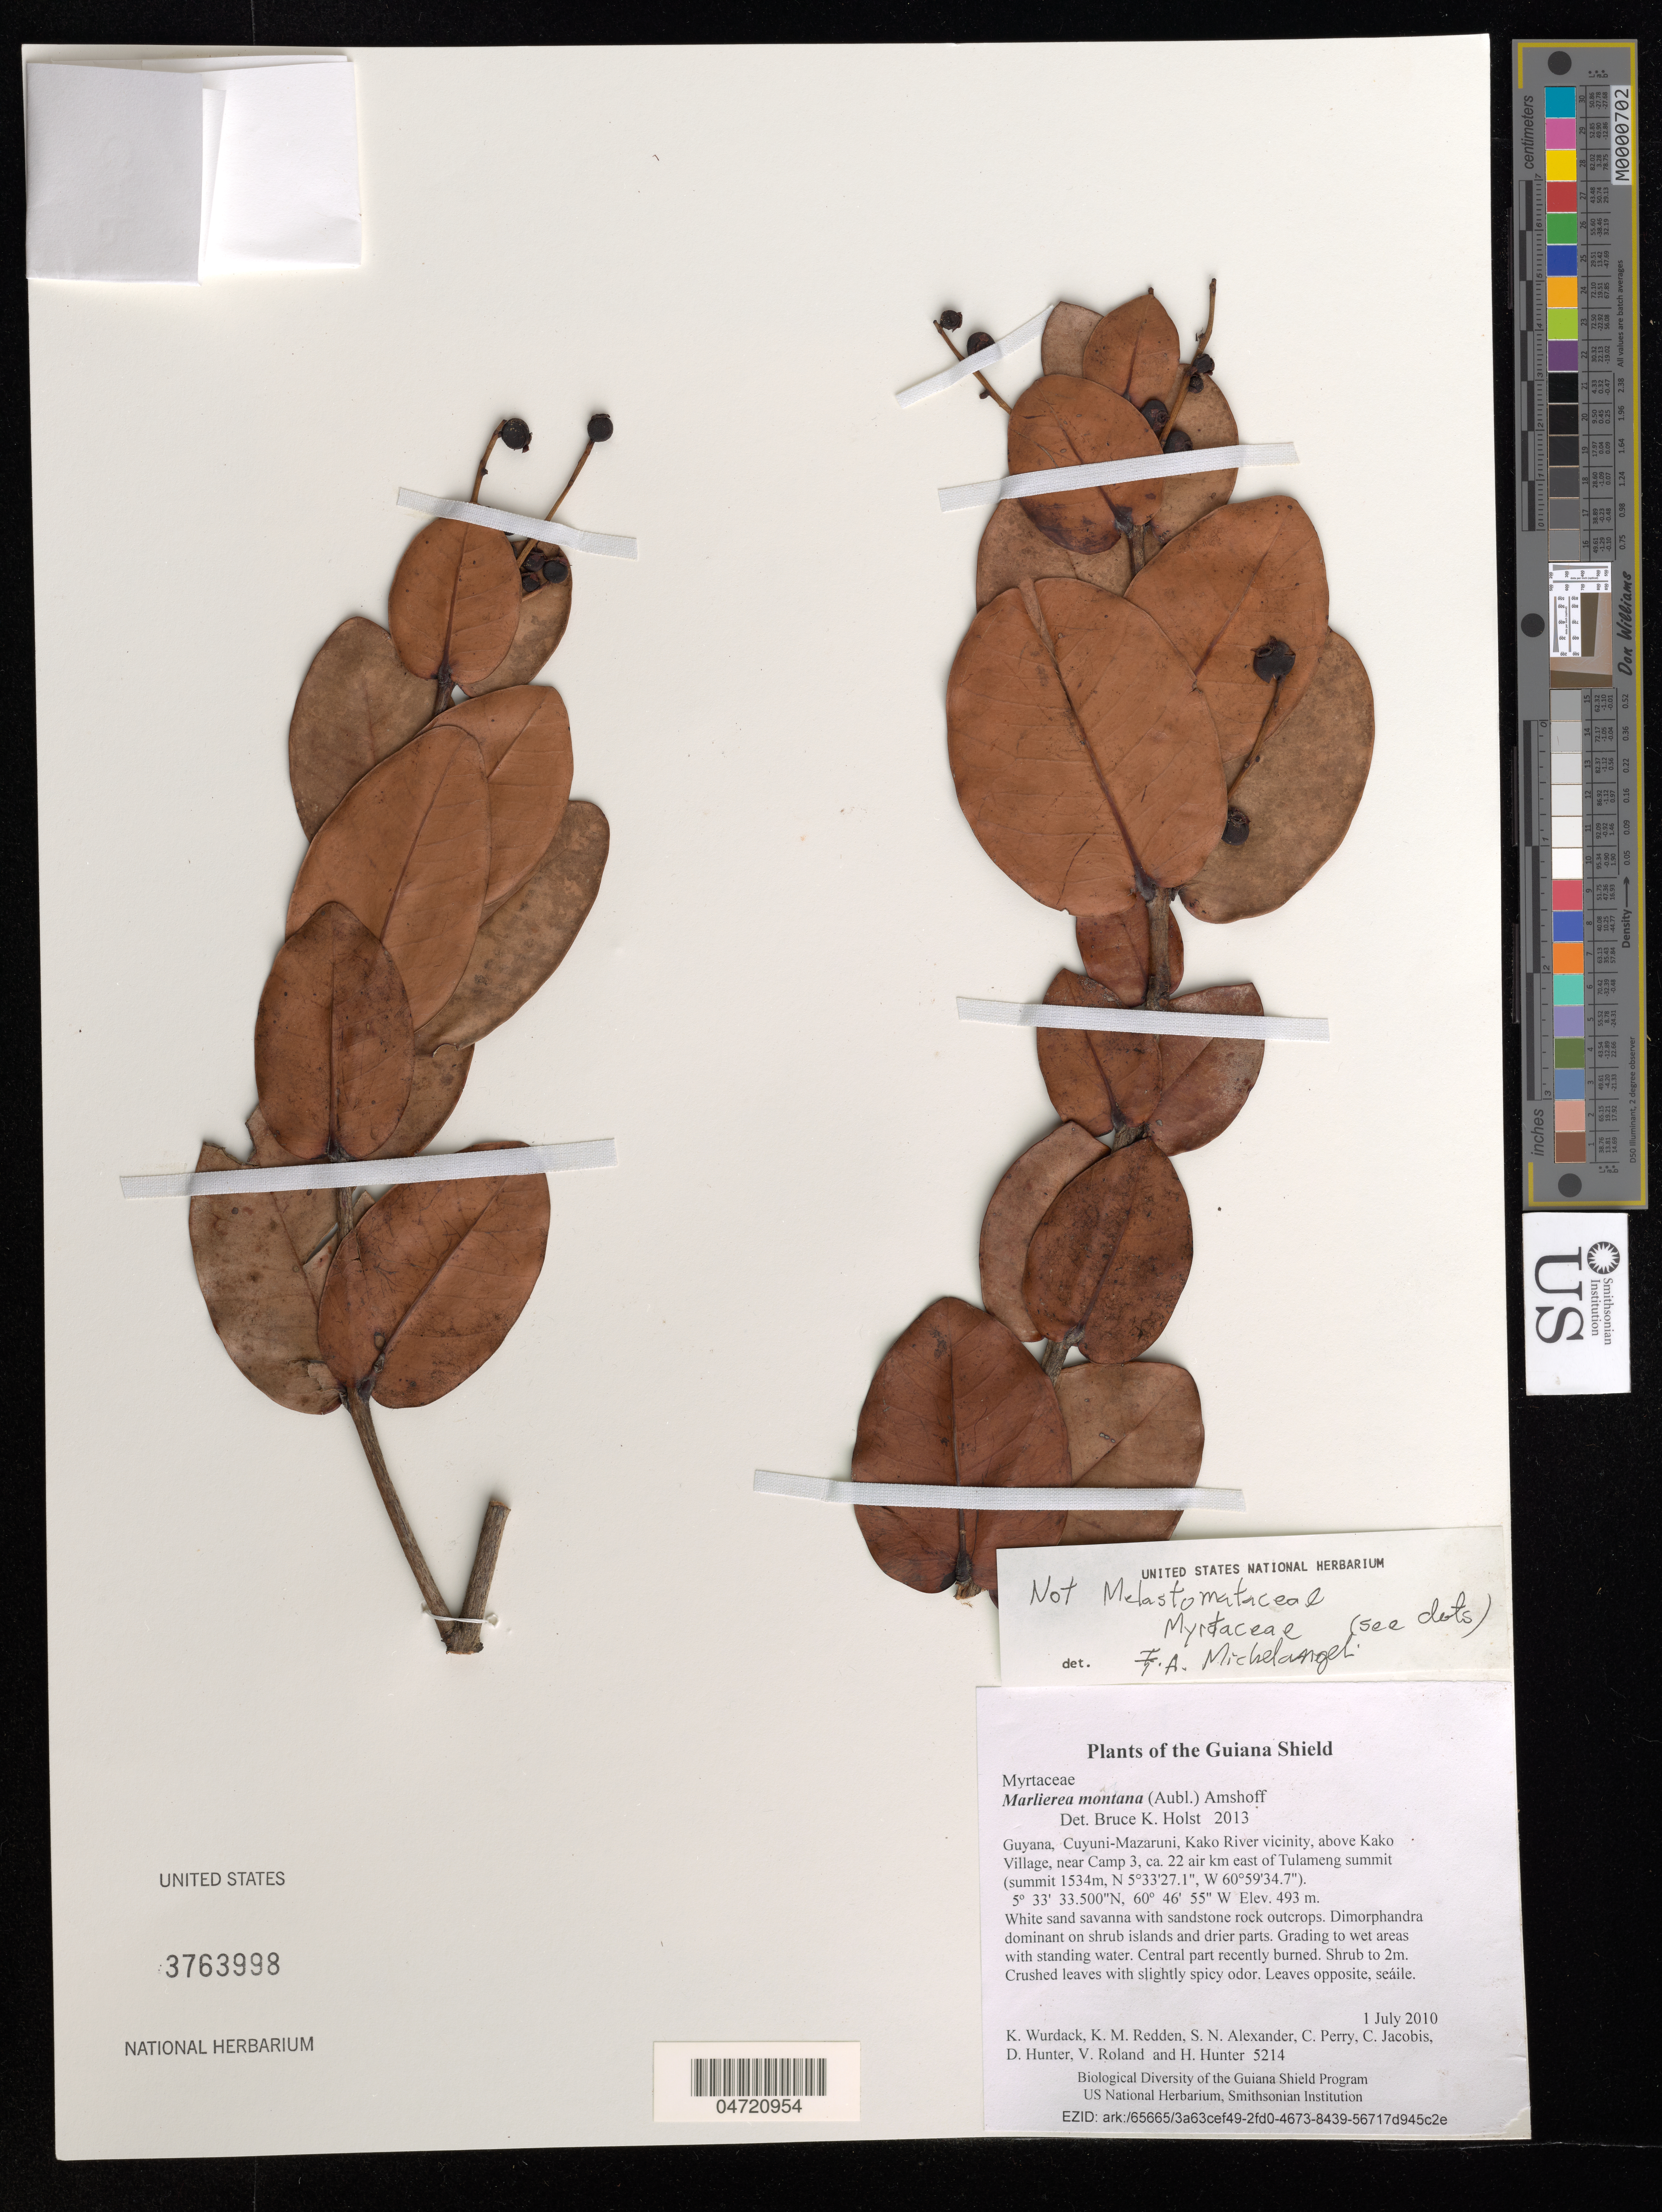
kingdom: Plantae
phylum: Tracheophyta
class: Magnoliopsida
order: Myrtales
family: Myrtaceae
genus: Myrcia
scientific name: Myrcia neomontana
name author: E. Lucas & C.E. Wilson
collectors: K. Wurdack, K. M. Redden, S. N. Alexander, C. Perry, C. Jacobis, D. Hunter, V. Roland & H. Hunter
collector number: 5214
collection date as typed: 1 July 2010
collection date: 2010-07-01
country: Guyana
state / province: Cuyuni-Mazaruni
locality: Kako River vicinity, above Kako Village, near Camp 3, ca. 22 air km east of Tulameng summit (summit 1534m, N 5°33'27.1", W 60°59'34.7")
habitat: White sand savanna with sandstone rock outcrops. Dimorphandra dominant on shrub islands and drier parts. Grading to wet areas with standing water. Central part recently burned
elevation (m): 493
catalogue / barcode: US 3763998